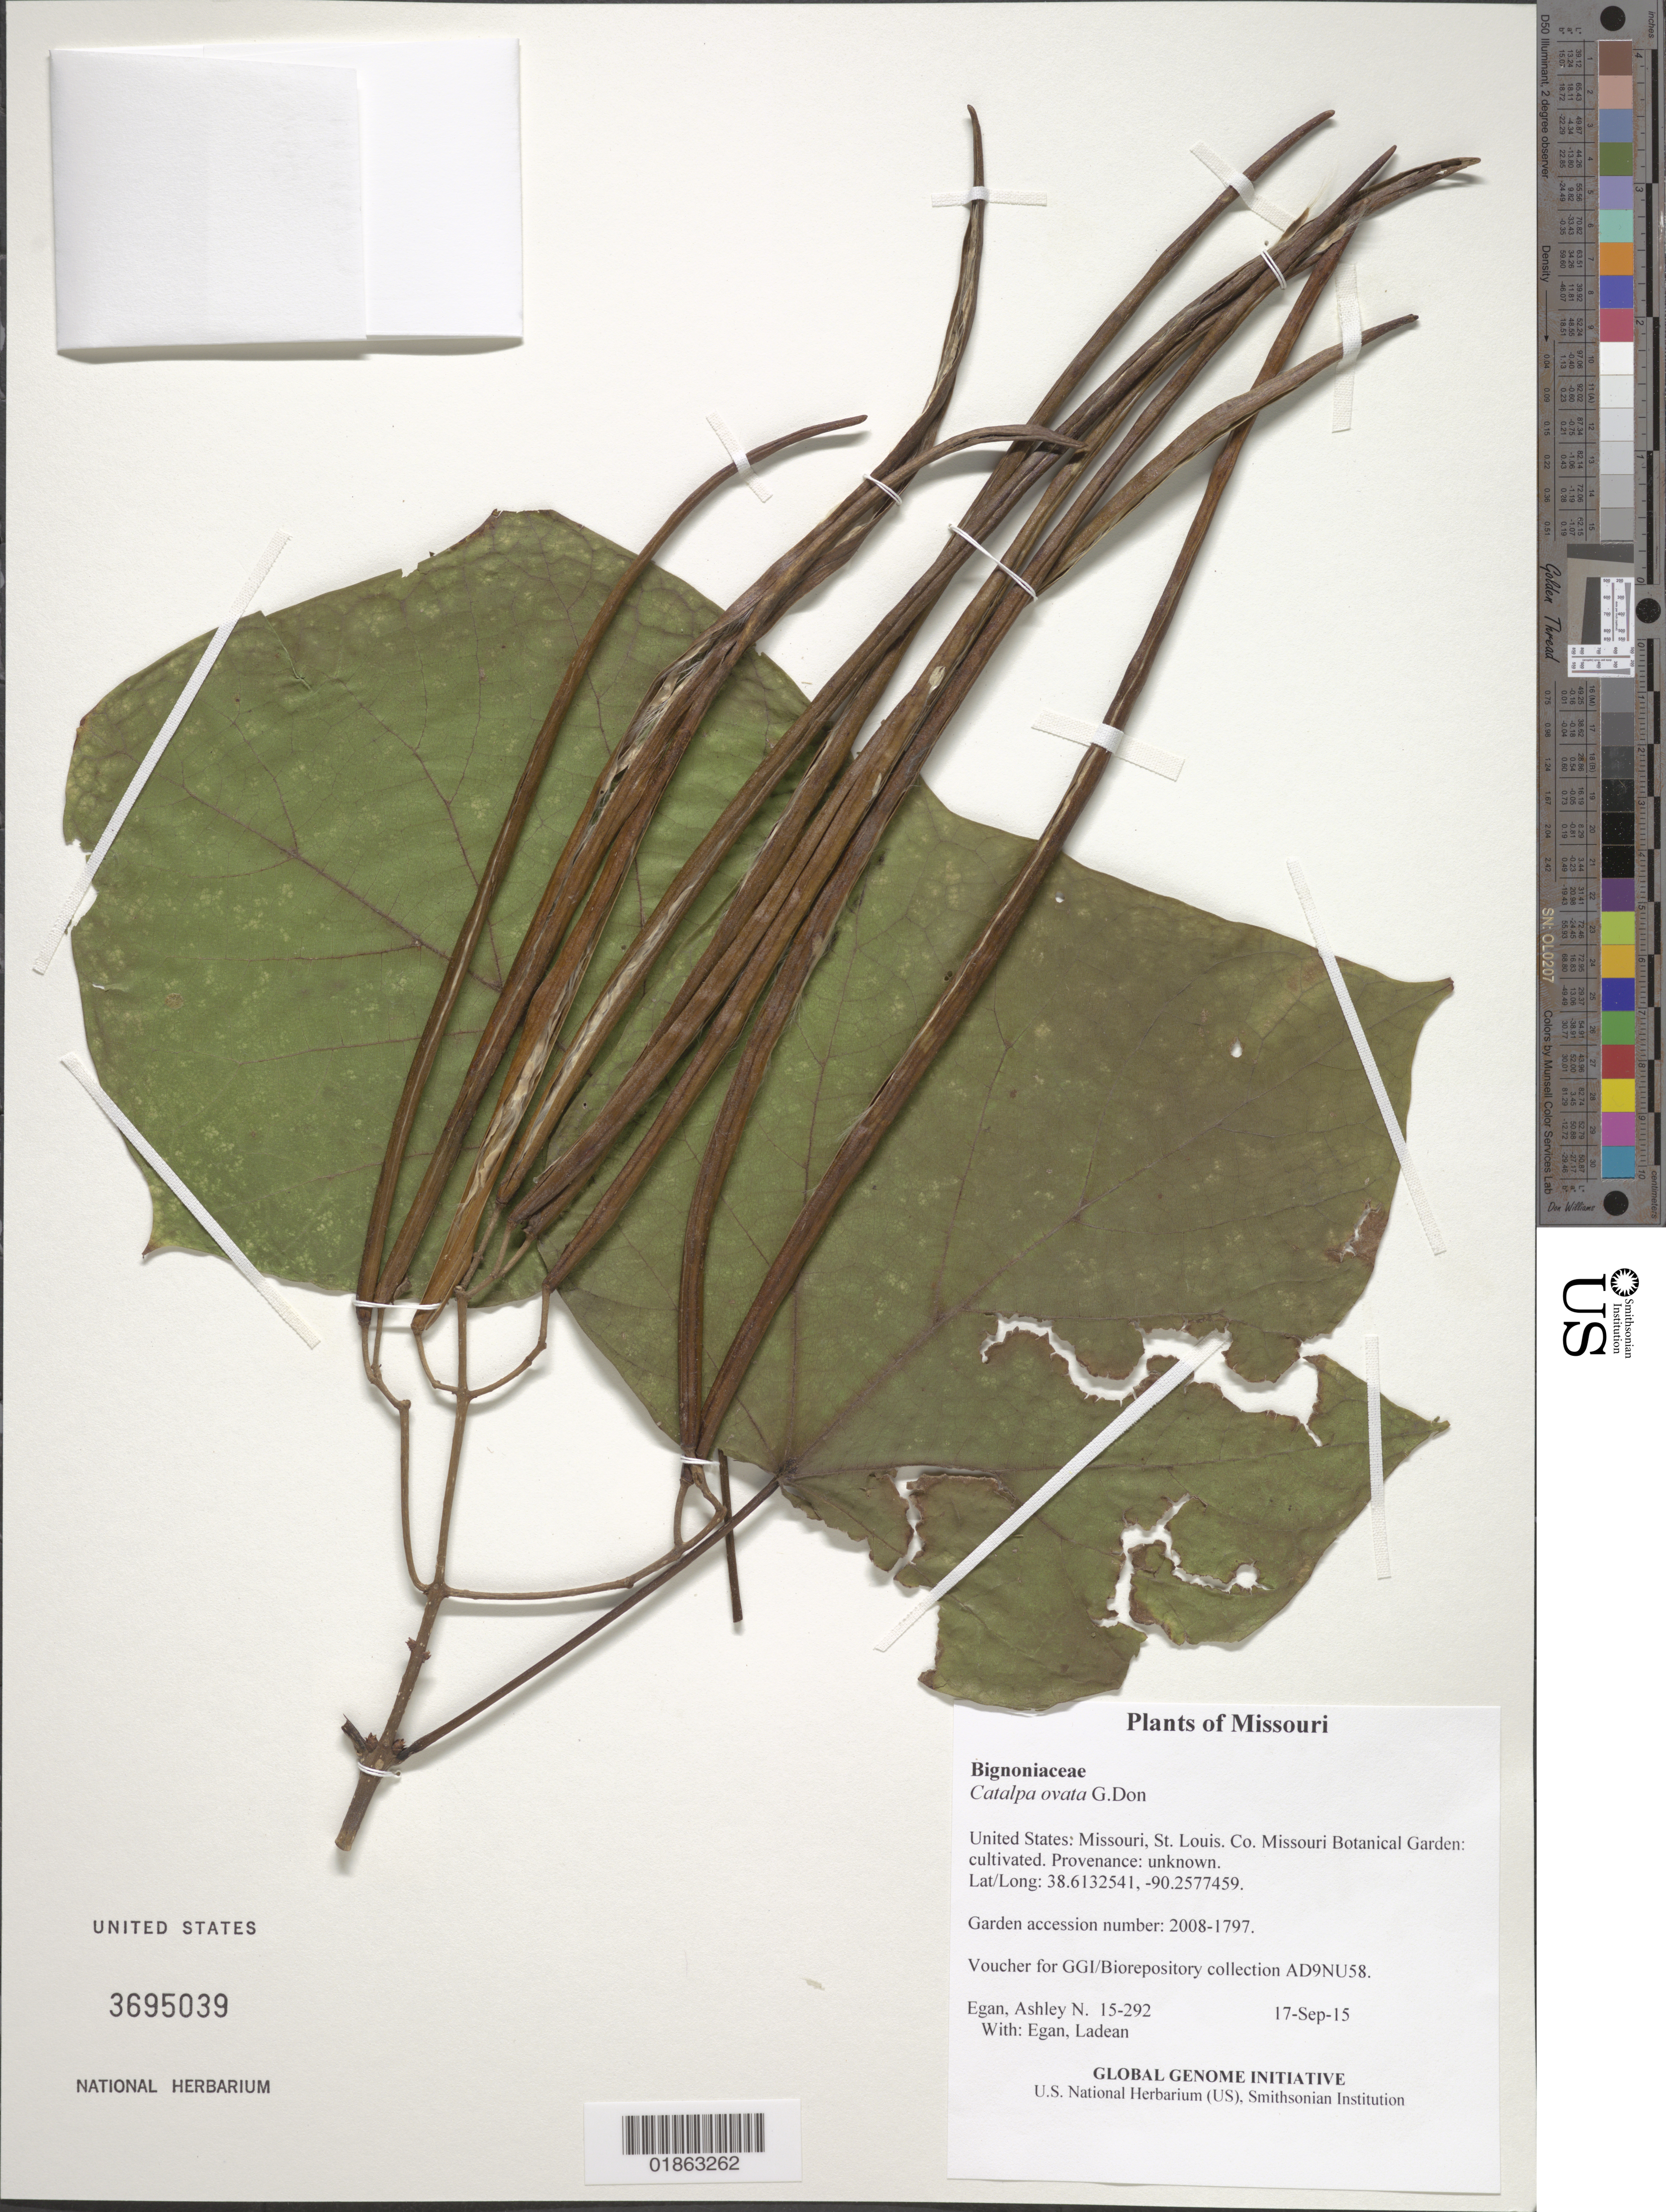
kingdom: Plantae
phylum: Tracheophyta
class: Magnoliopsida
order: Lamiales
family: Bignoniaceae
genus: Catalpa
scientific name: Catalpa ovata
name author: G. Don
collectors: A. N. Egan & L. Egan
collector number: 15-292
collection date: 2015-09-17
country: United States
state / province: Missouri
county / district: St. Louis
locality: Missouri Botanical Garden: cultivated. Provenance: unknown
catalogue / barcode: US 3695039